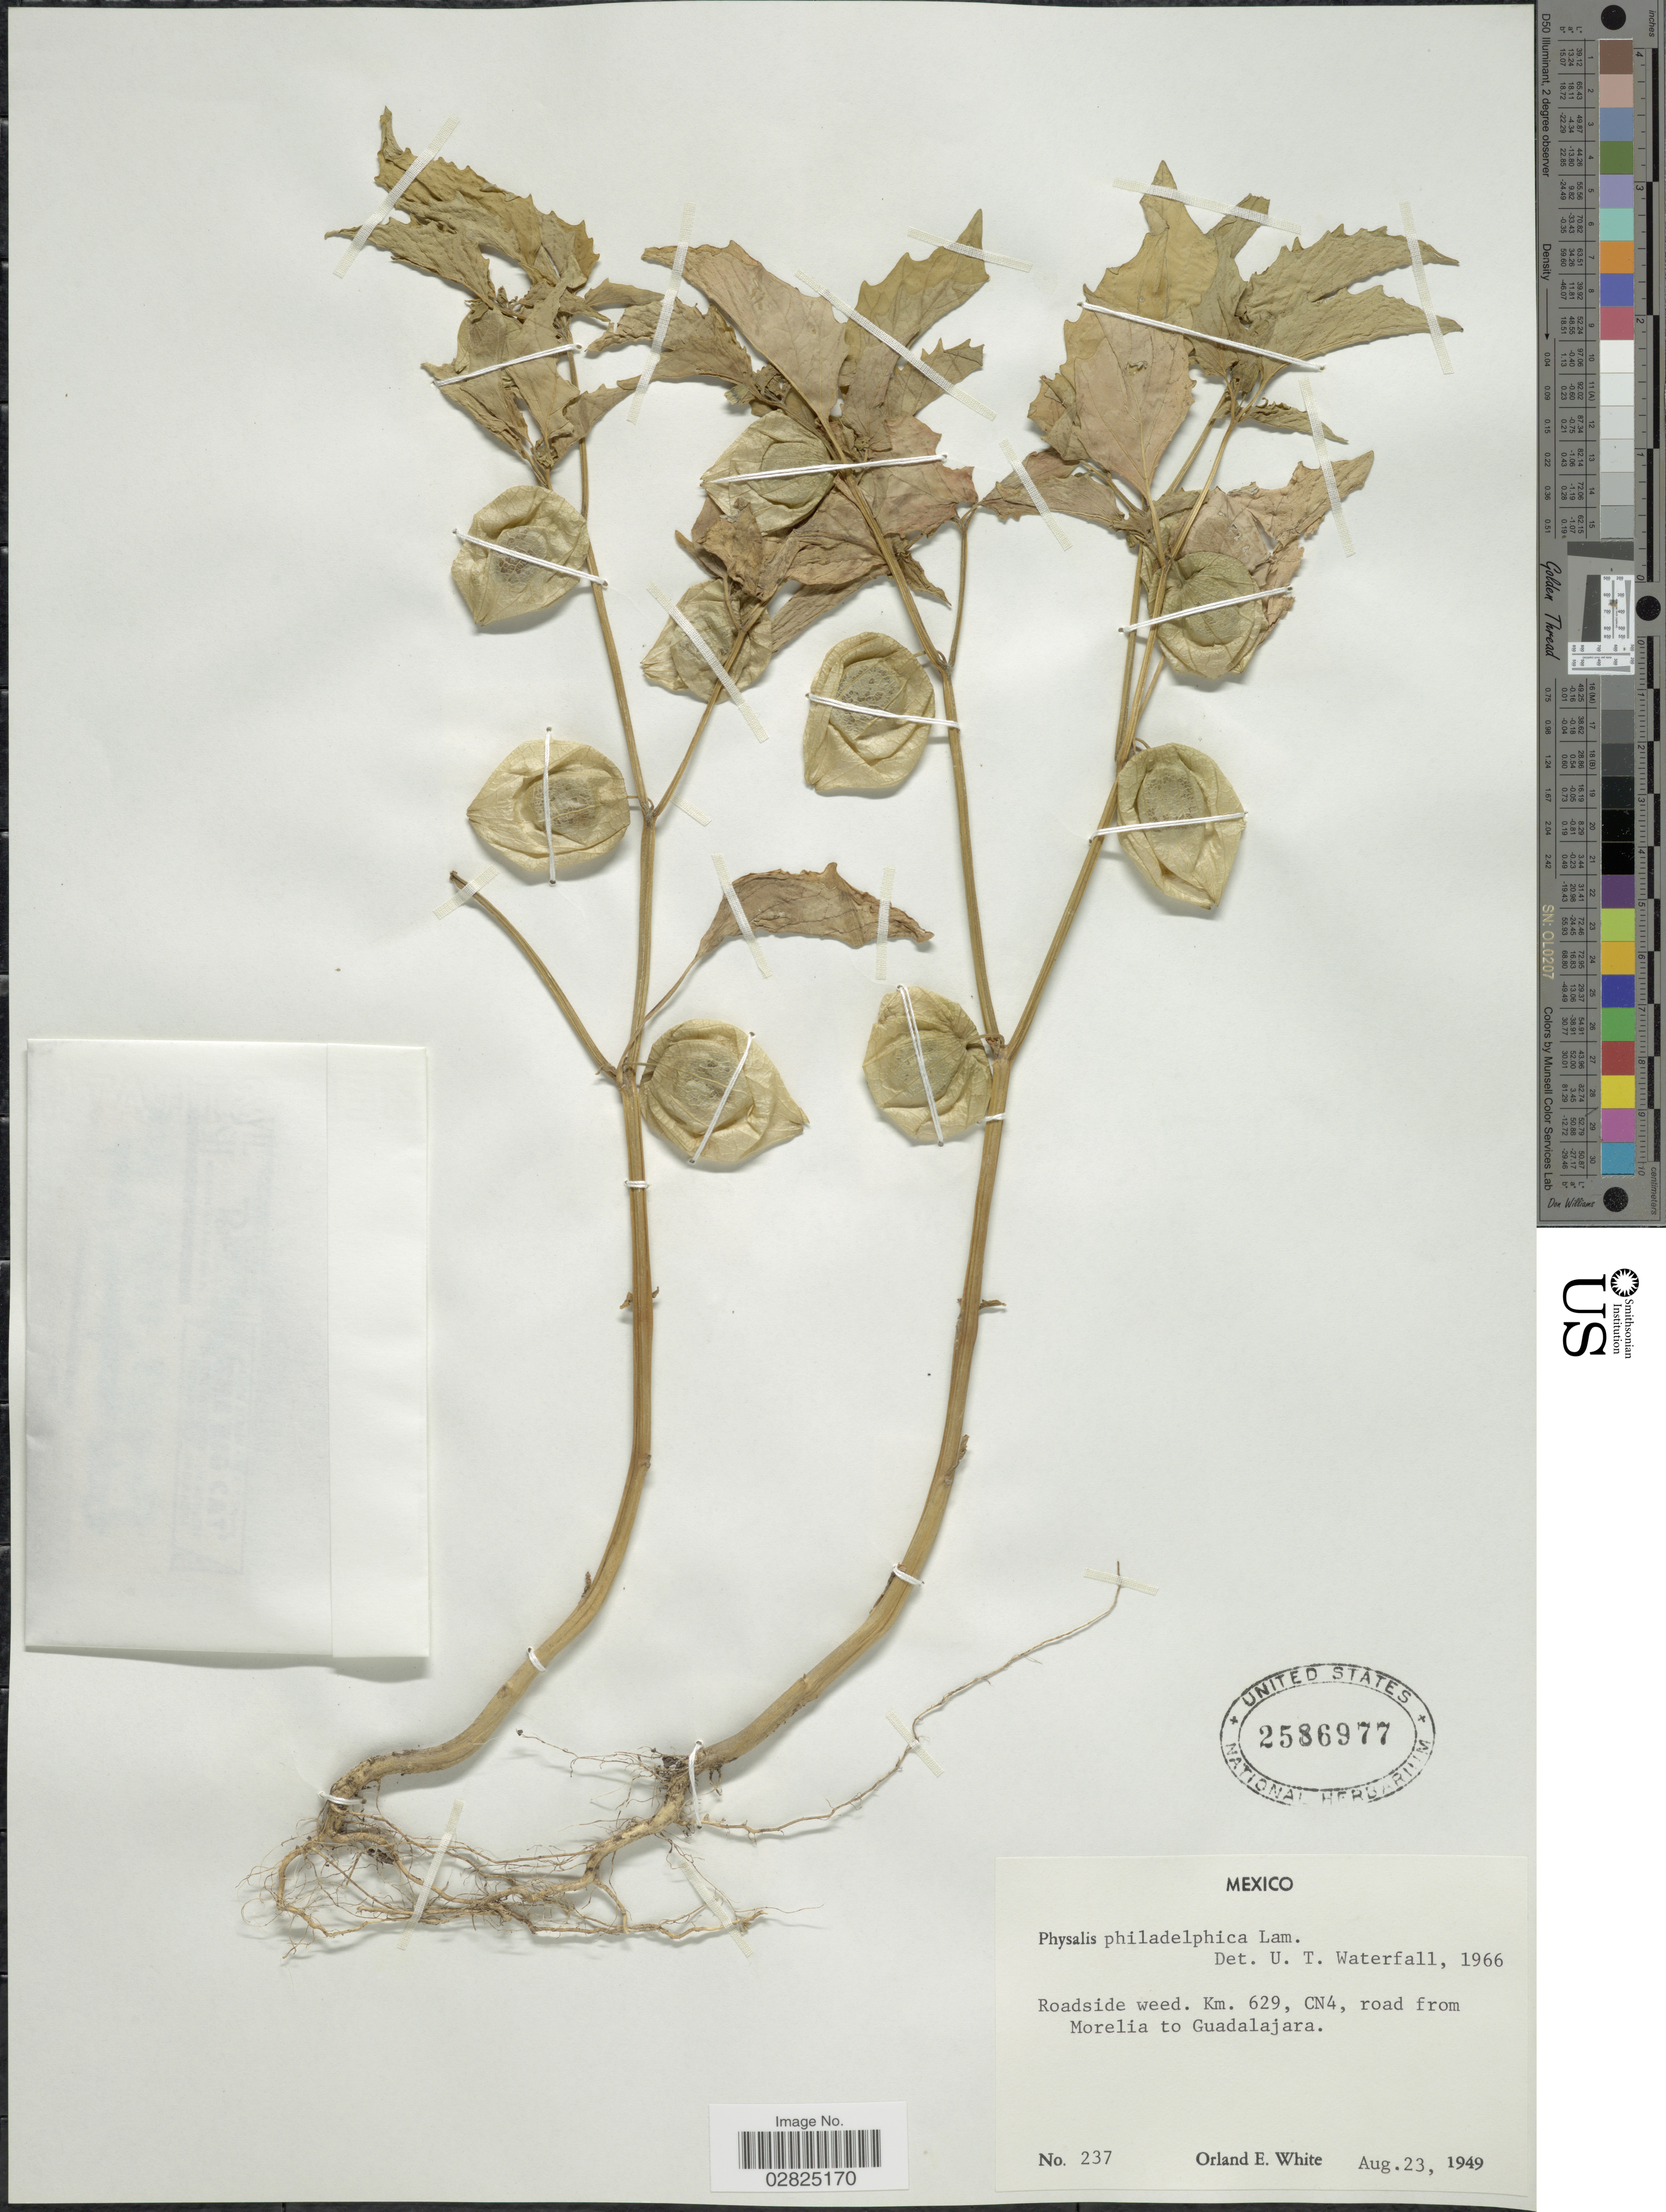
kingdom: Plantae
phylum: Tracheophyta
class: Magnoliopsida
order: Solanales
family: Solanaceae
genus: Physalis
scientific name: Physalis philadelphica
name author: Lam.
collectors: O. E. White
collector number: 237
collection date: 1949-08-23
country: Mexico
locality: Km. 629, CN4, road from Morelia to Guadalajara.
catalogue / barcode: US 2586977